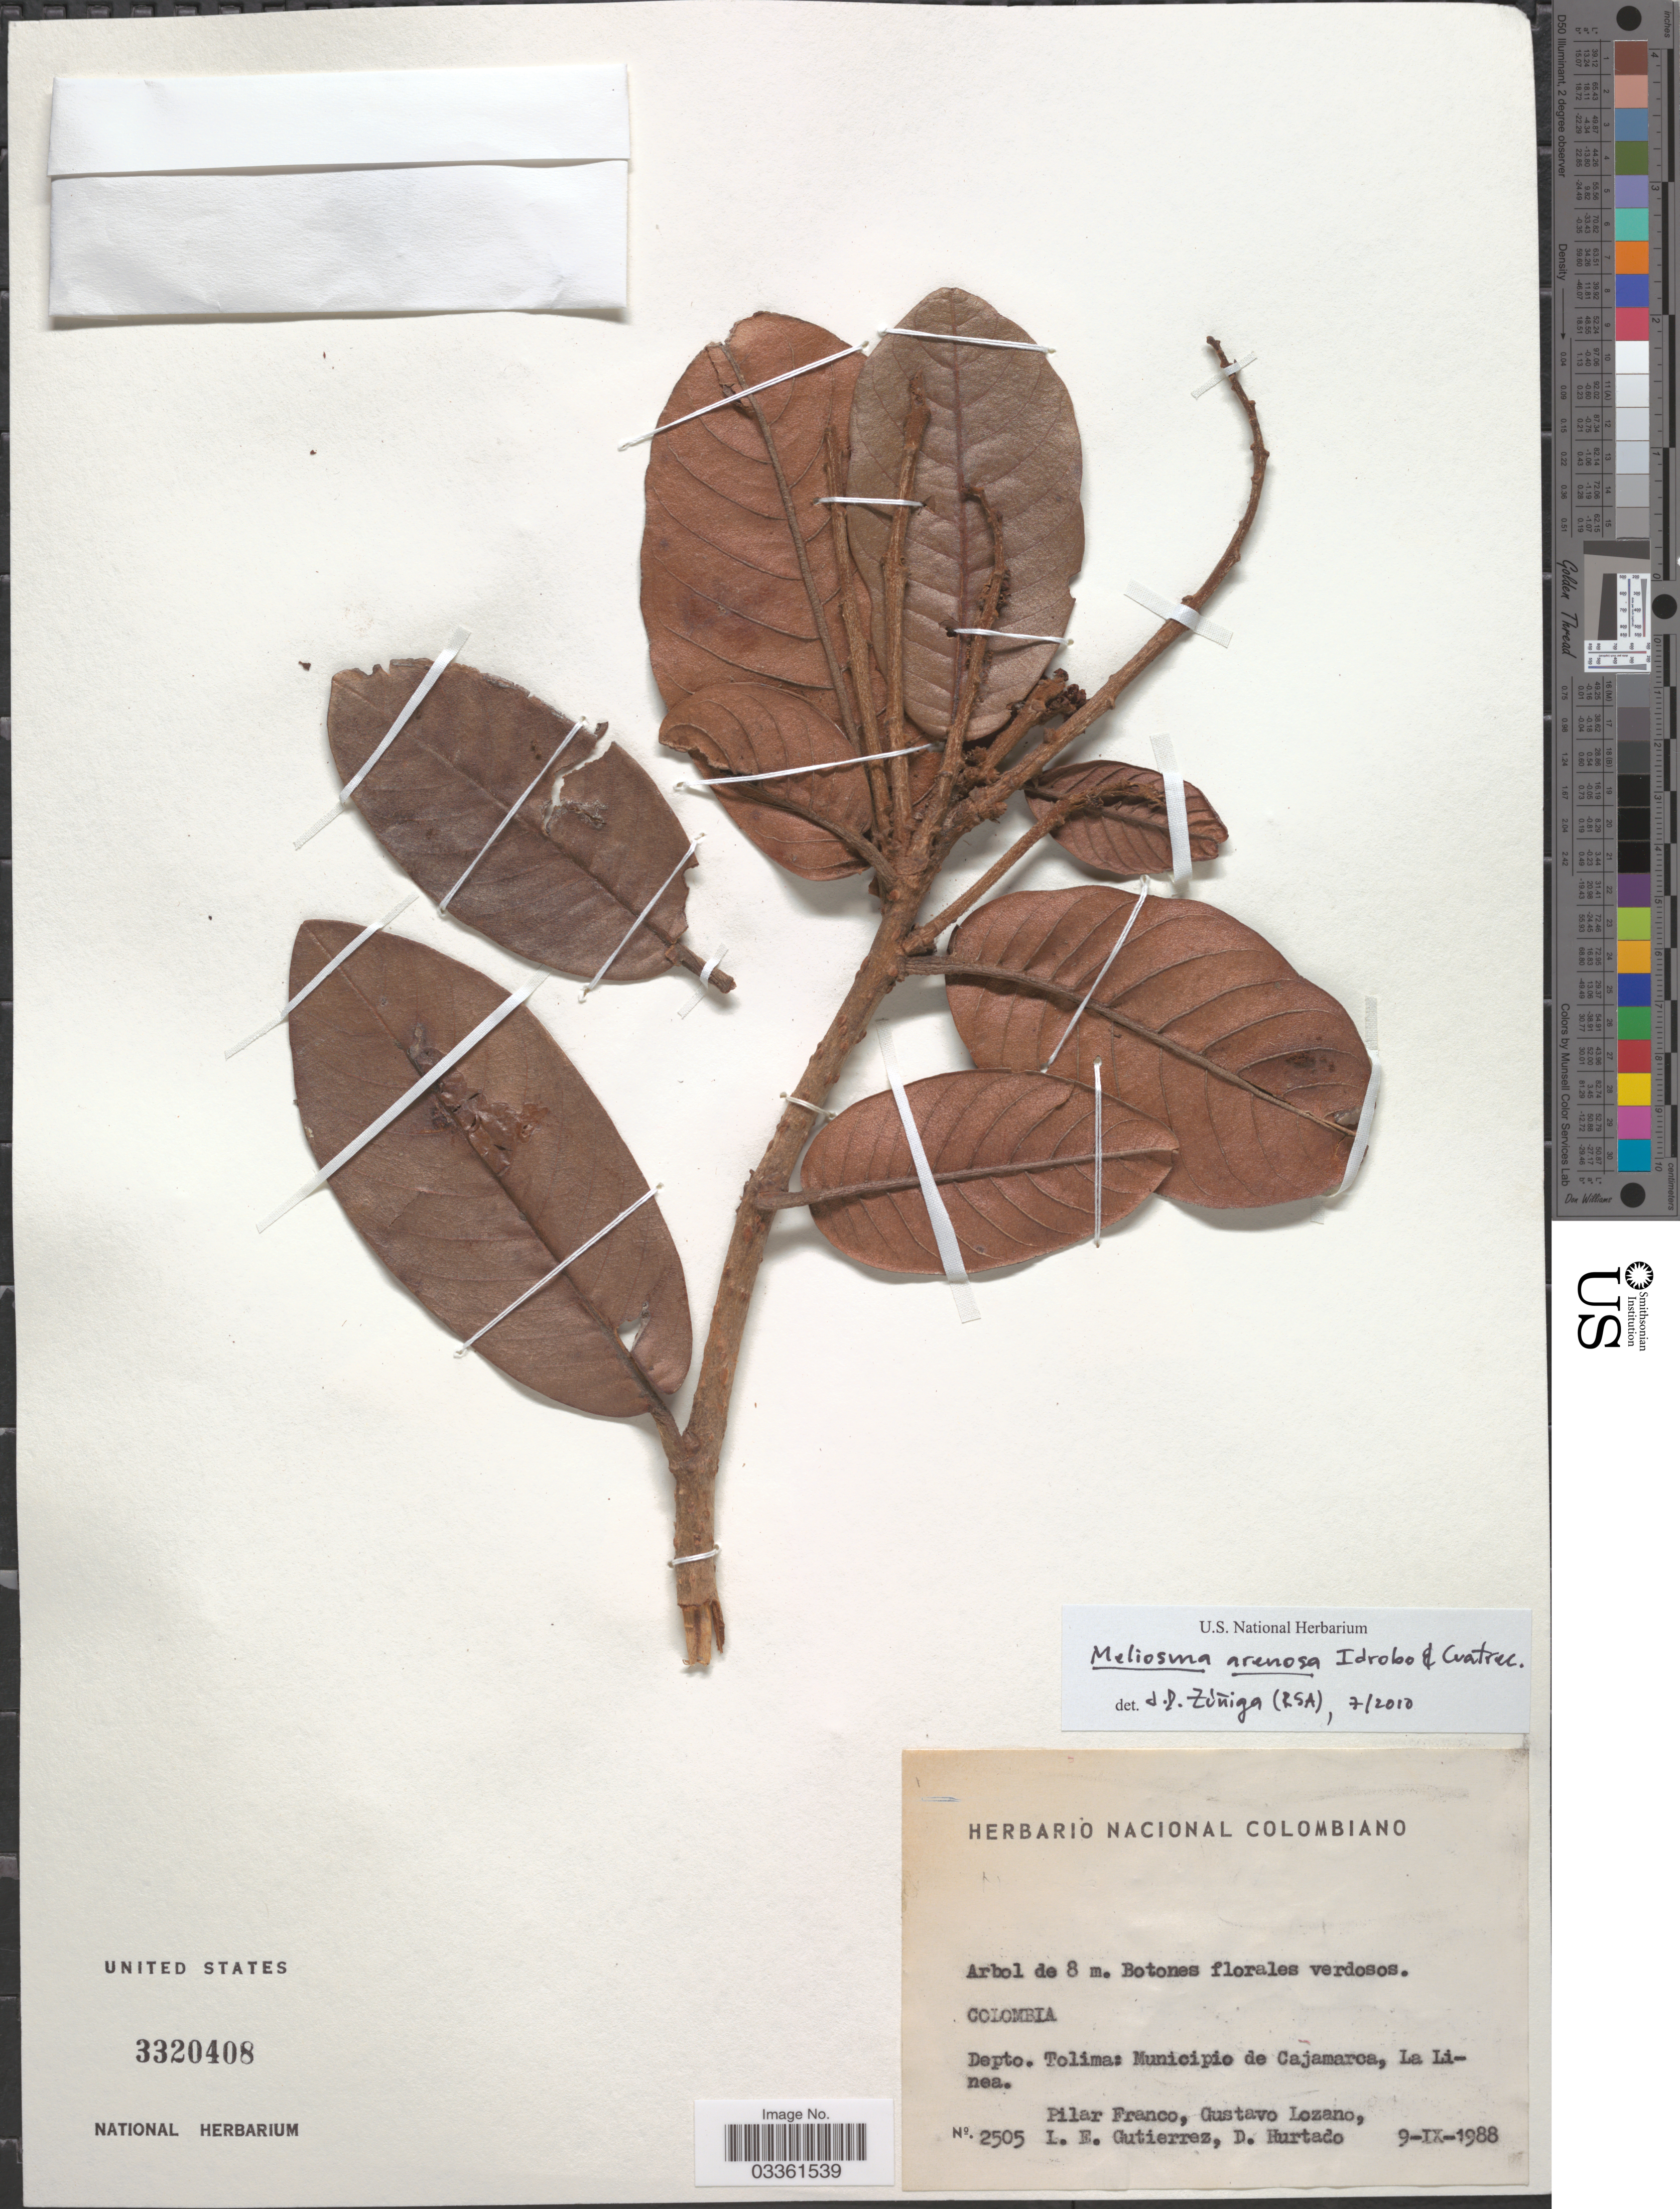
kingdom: Plantae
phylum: Tracheophyta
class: Magnoliopsida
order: Proteales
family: Sabiaceae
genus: Meliosma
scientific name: Meliosma arenosa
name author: Idrobo & Cuatrec.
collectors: P. Franco Roselli, G. Lozano-Contreras, L. Gutierrez & D. Hurtado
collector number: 2505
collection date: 1988-09-09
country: Colombia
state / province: Tolima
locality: Depto. Tolima: Municipio de Cajamarca. La Linea.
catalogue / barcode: US 3320408